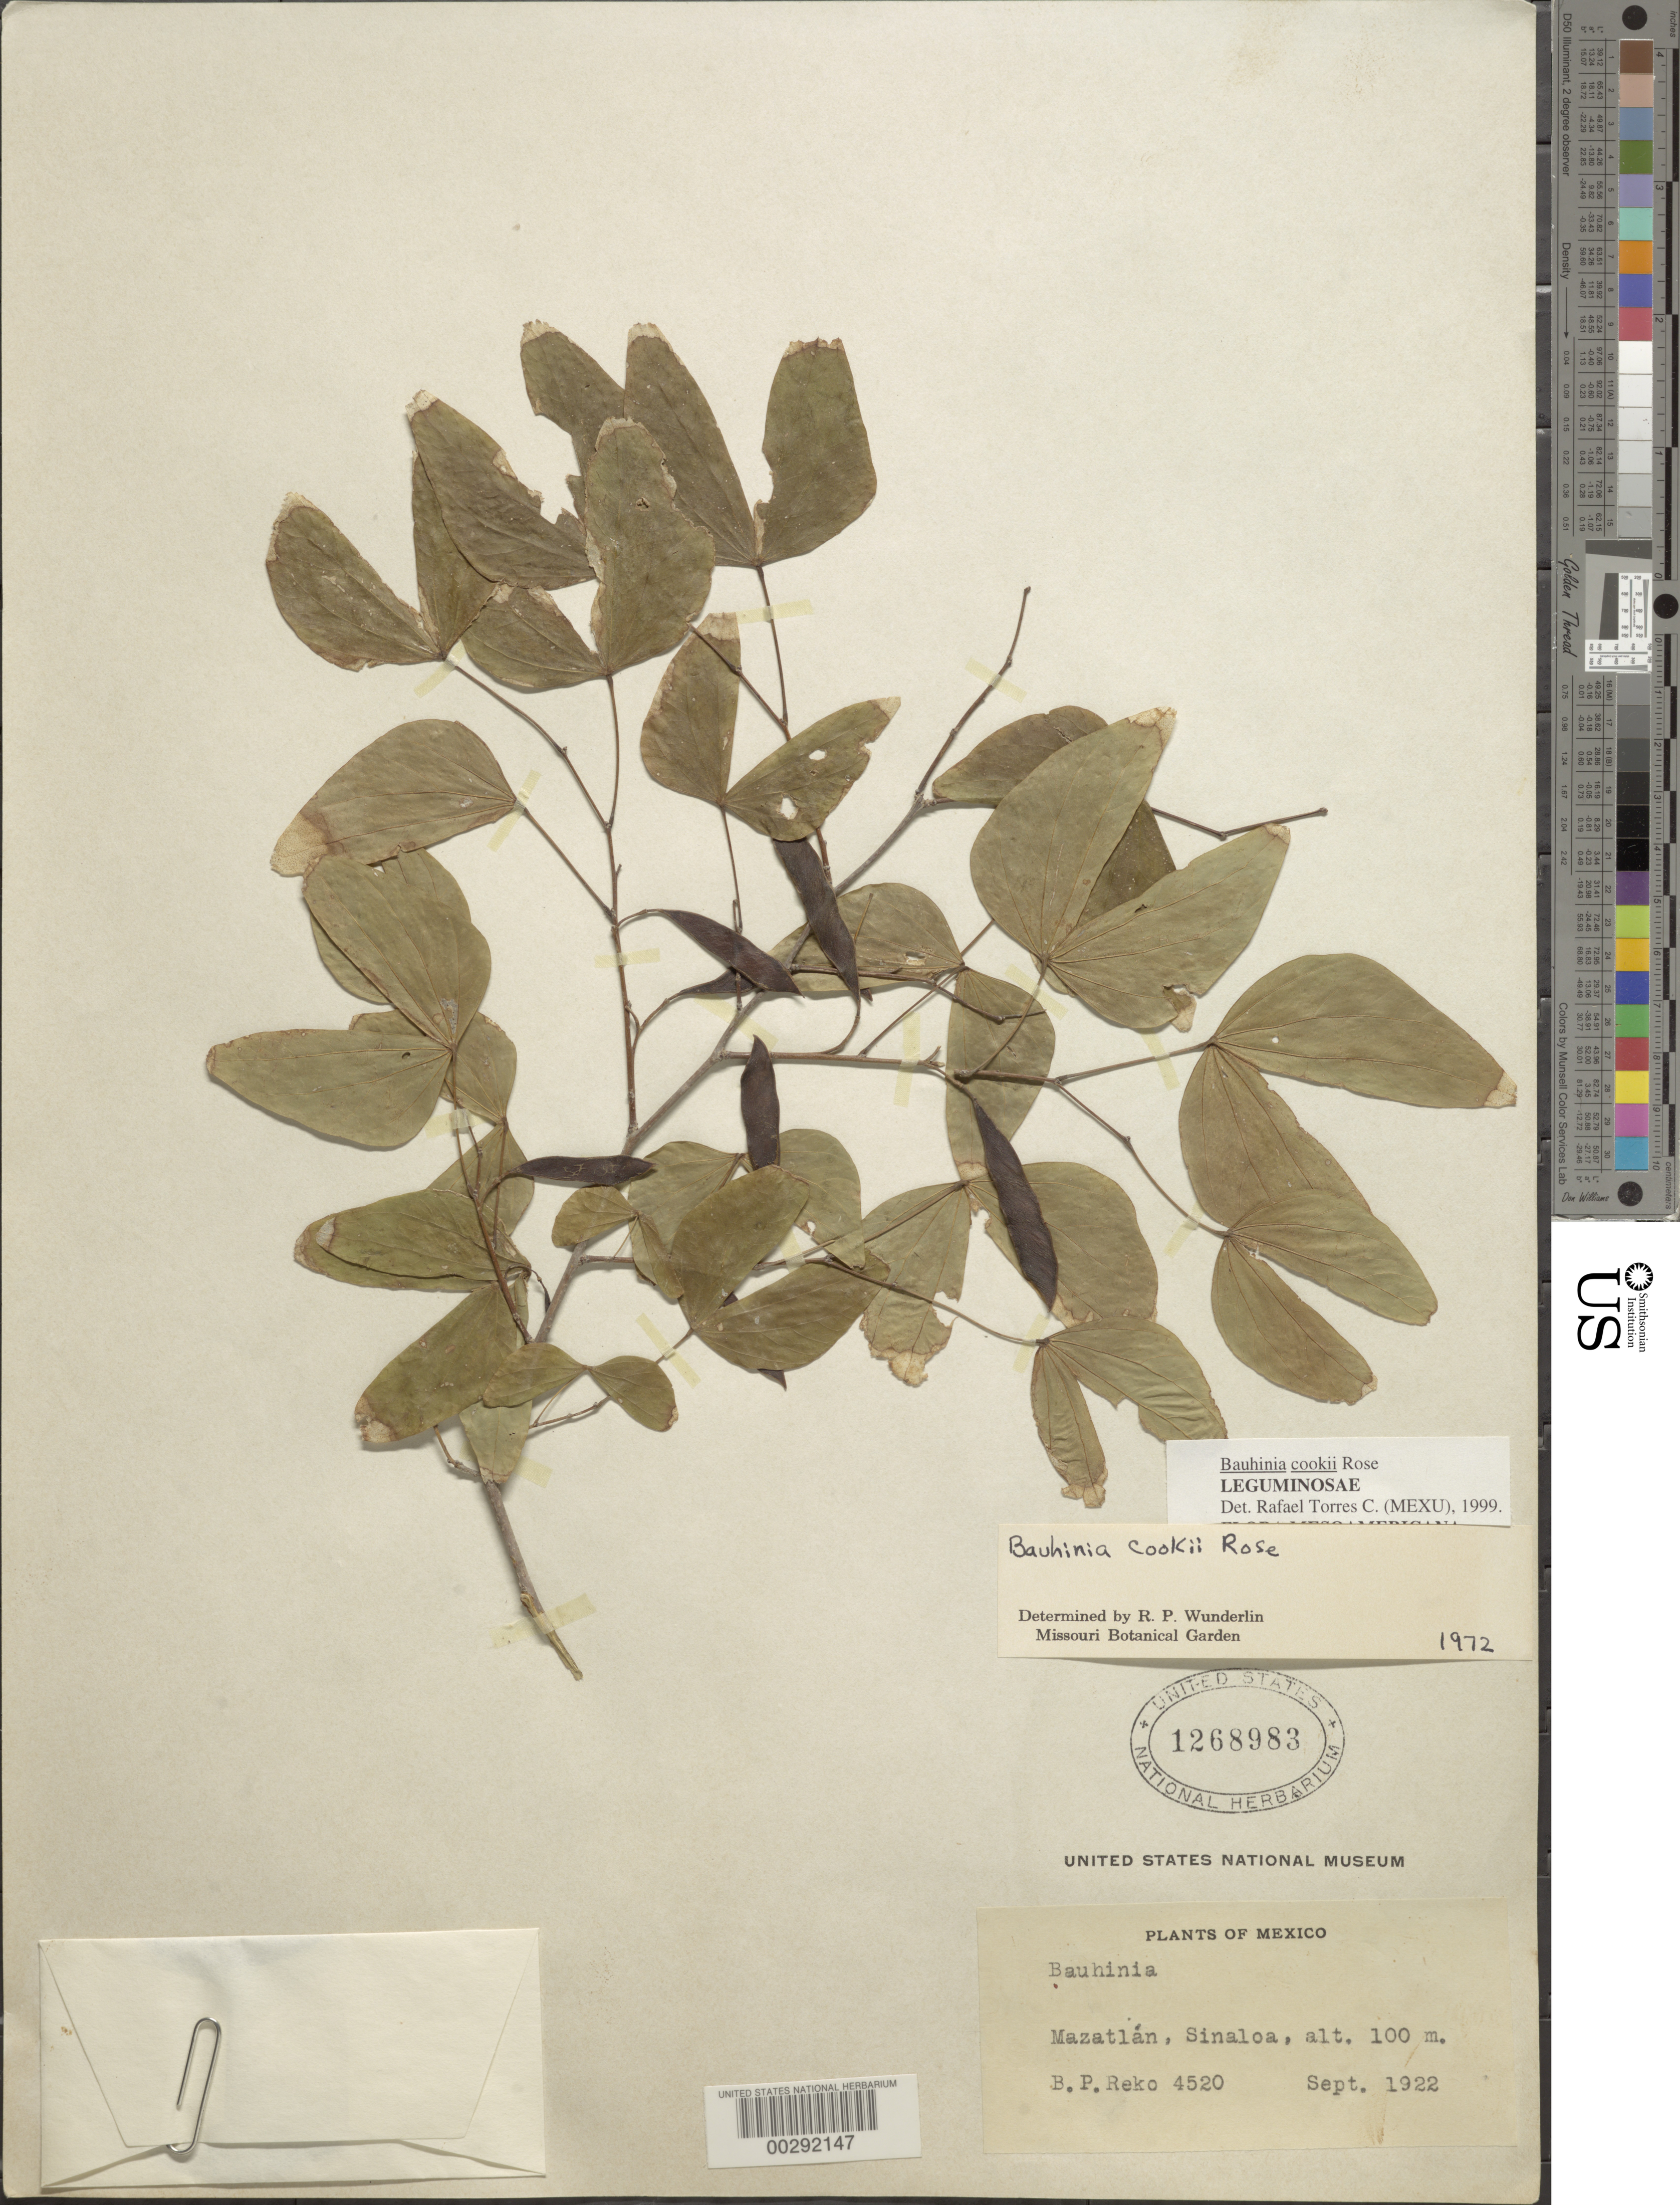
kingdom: Plantae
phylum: Tracheophyta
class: Magnoliopsida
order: Fabales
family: Fabaceae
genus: Bauhinia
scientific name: Bauhinia cookii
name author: Rose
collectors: B. P. Reko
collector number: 4520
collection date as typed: Sep 1922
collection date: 1922-09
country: Mexico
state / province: Sinaloa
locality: Mazatlan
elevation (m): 100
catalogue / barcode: US 1268983